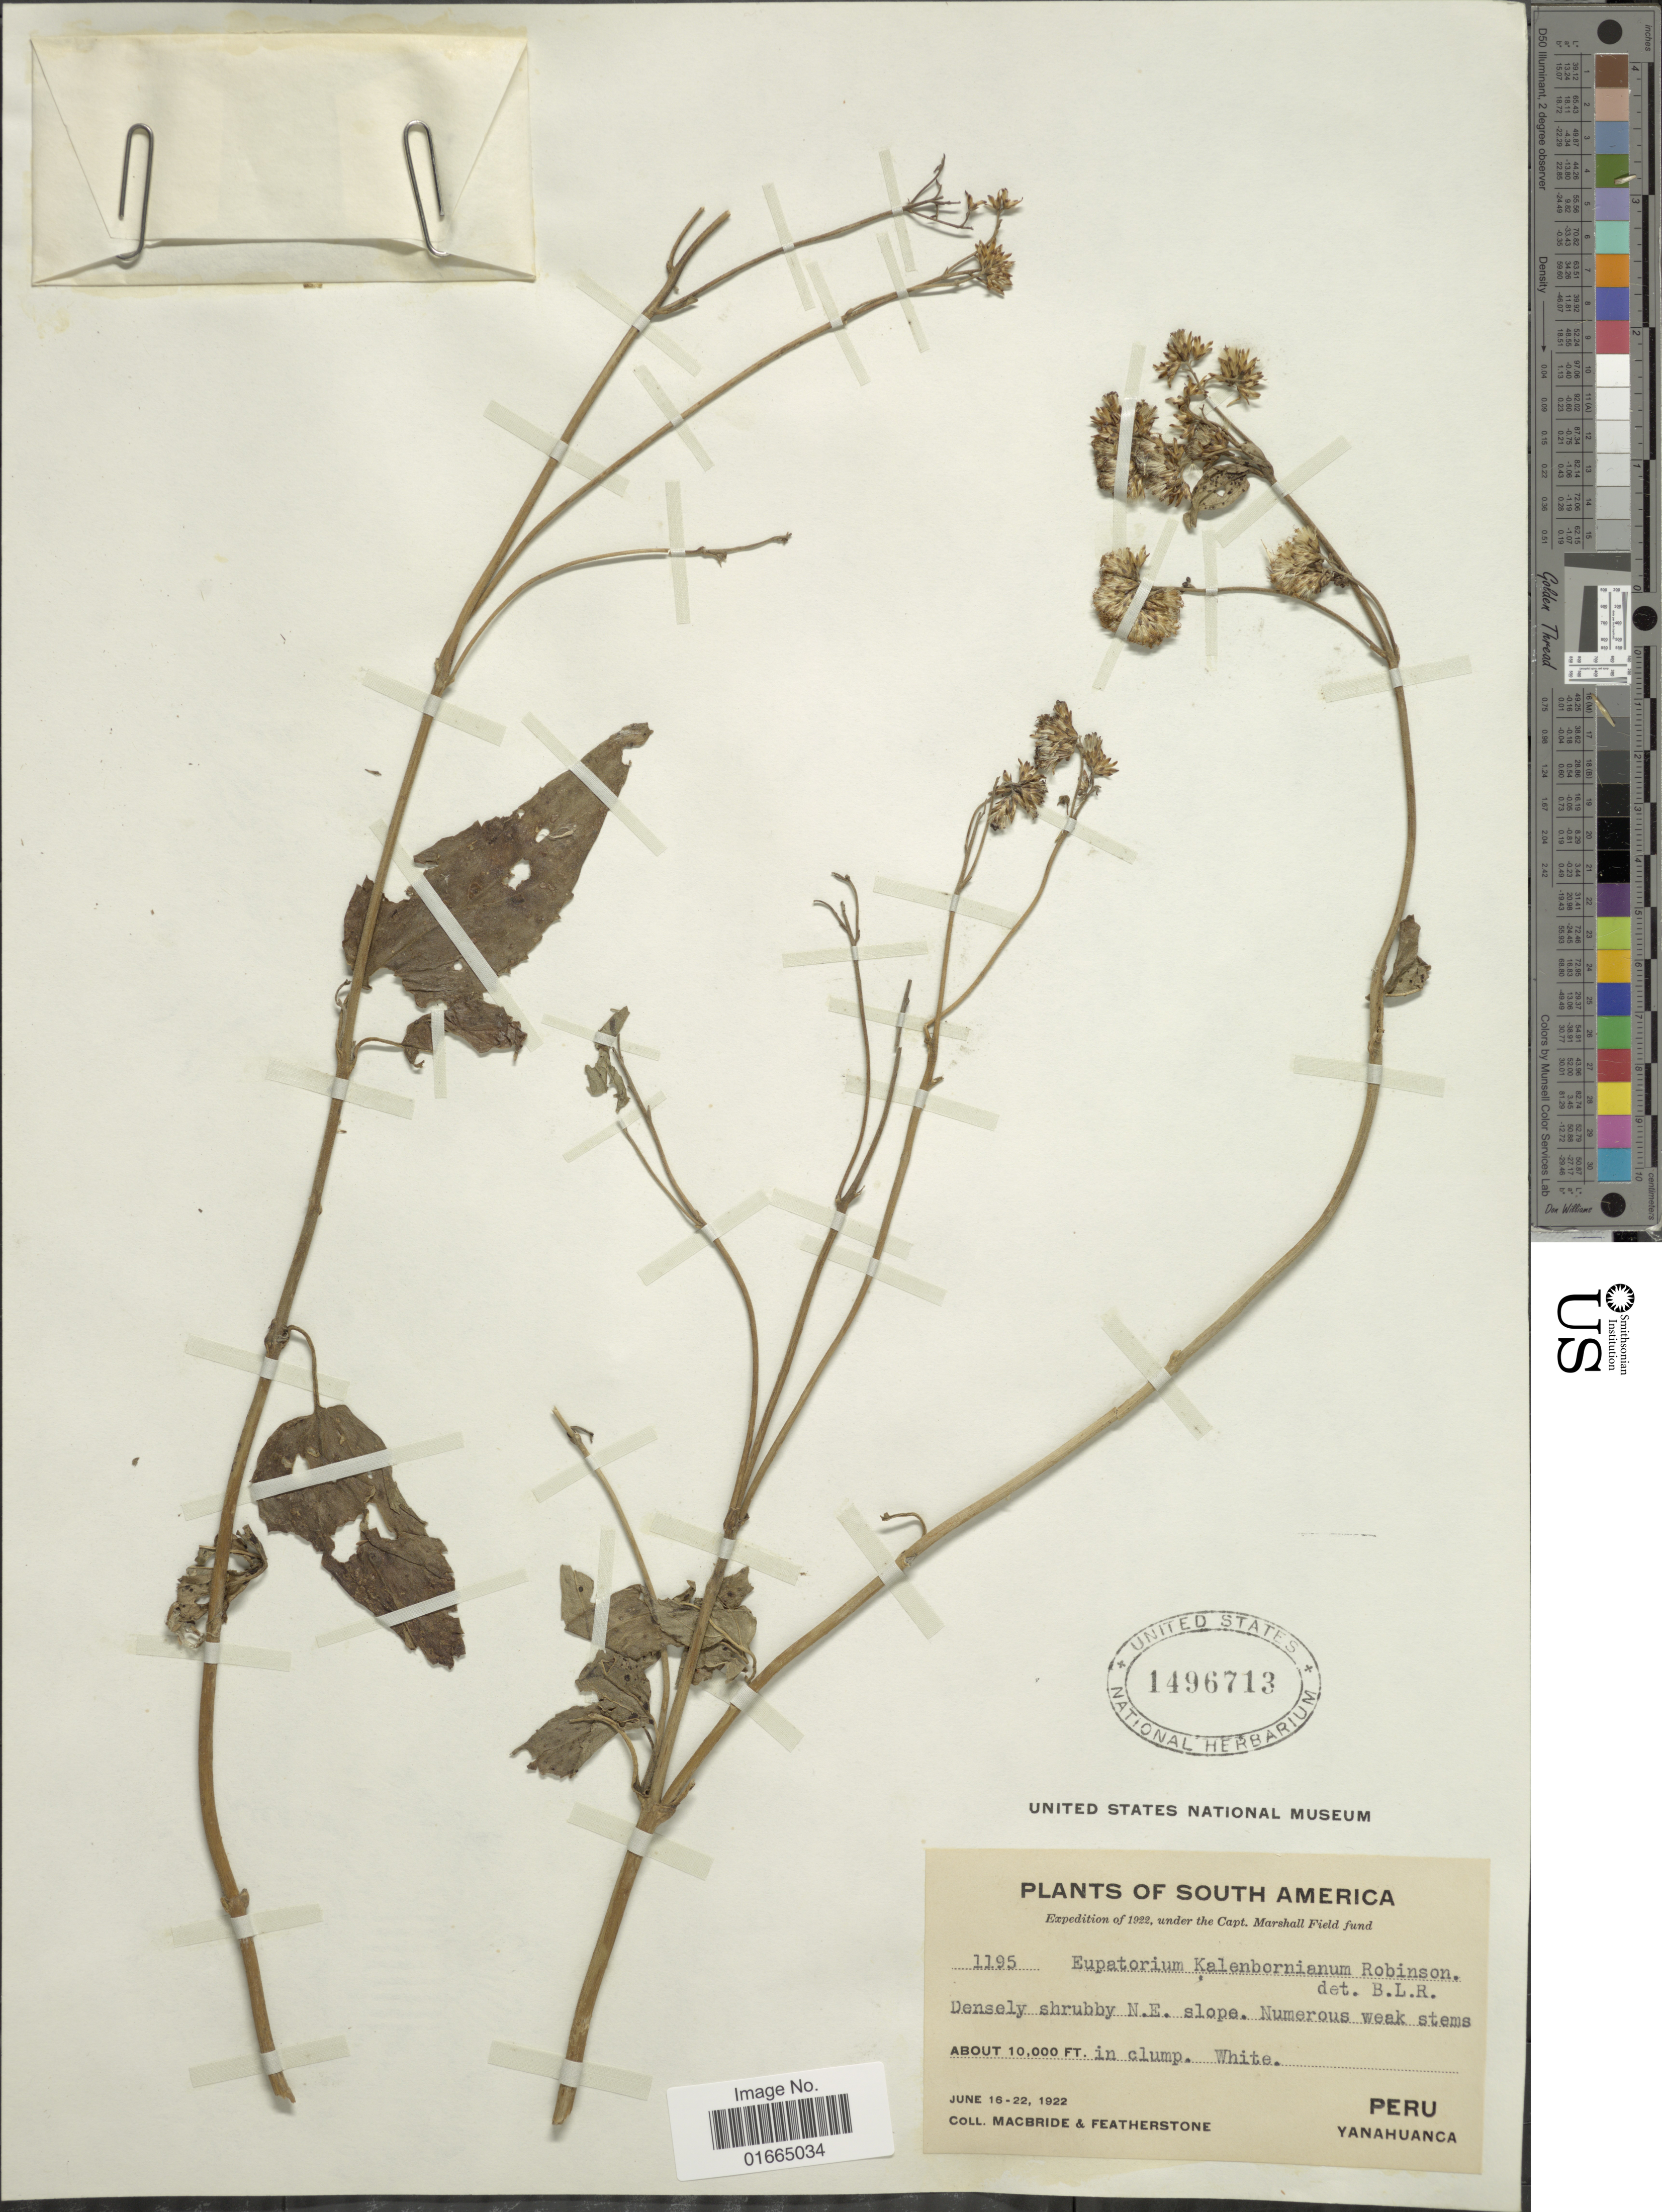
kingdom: Plantae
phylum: Tracheophyta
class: Magnoliopsida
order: Asterales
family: Asteraceae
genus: Cronquistianthus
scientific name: Cronquistianthus kalenbornianus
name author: (B.L. Rob.) R.M. King & H. Rob.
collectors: Macbride, -- & -. Featherstone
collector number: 1195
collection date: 1922-06-16/1922-06-22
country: Peru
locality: Yanahuanca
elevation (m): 3048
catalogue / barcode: US 1496713